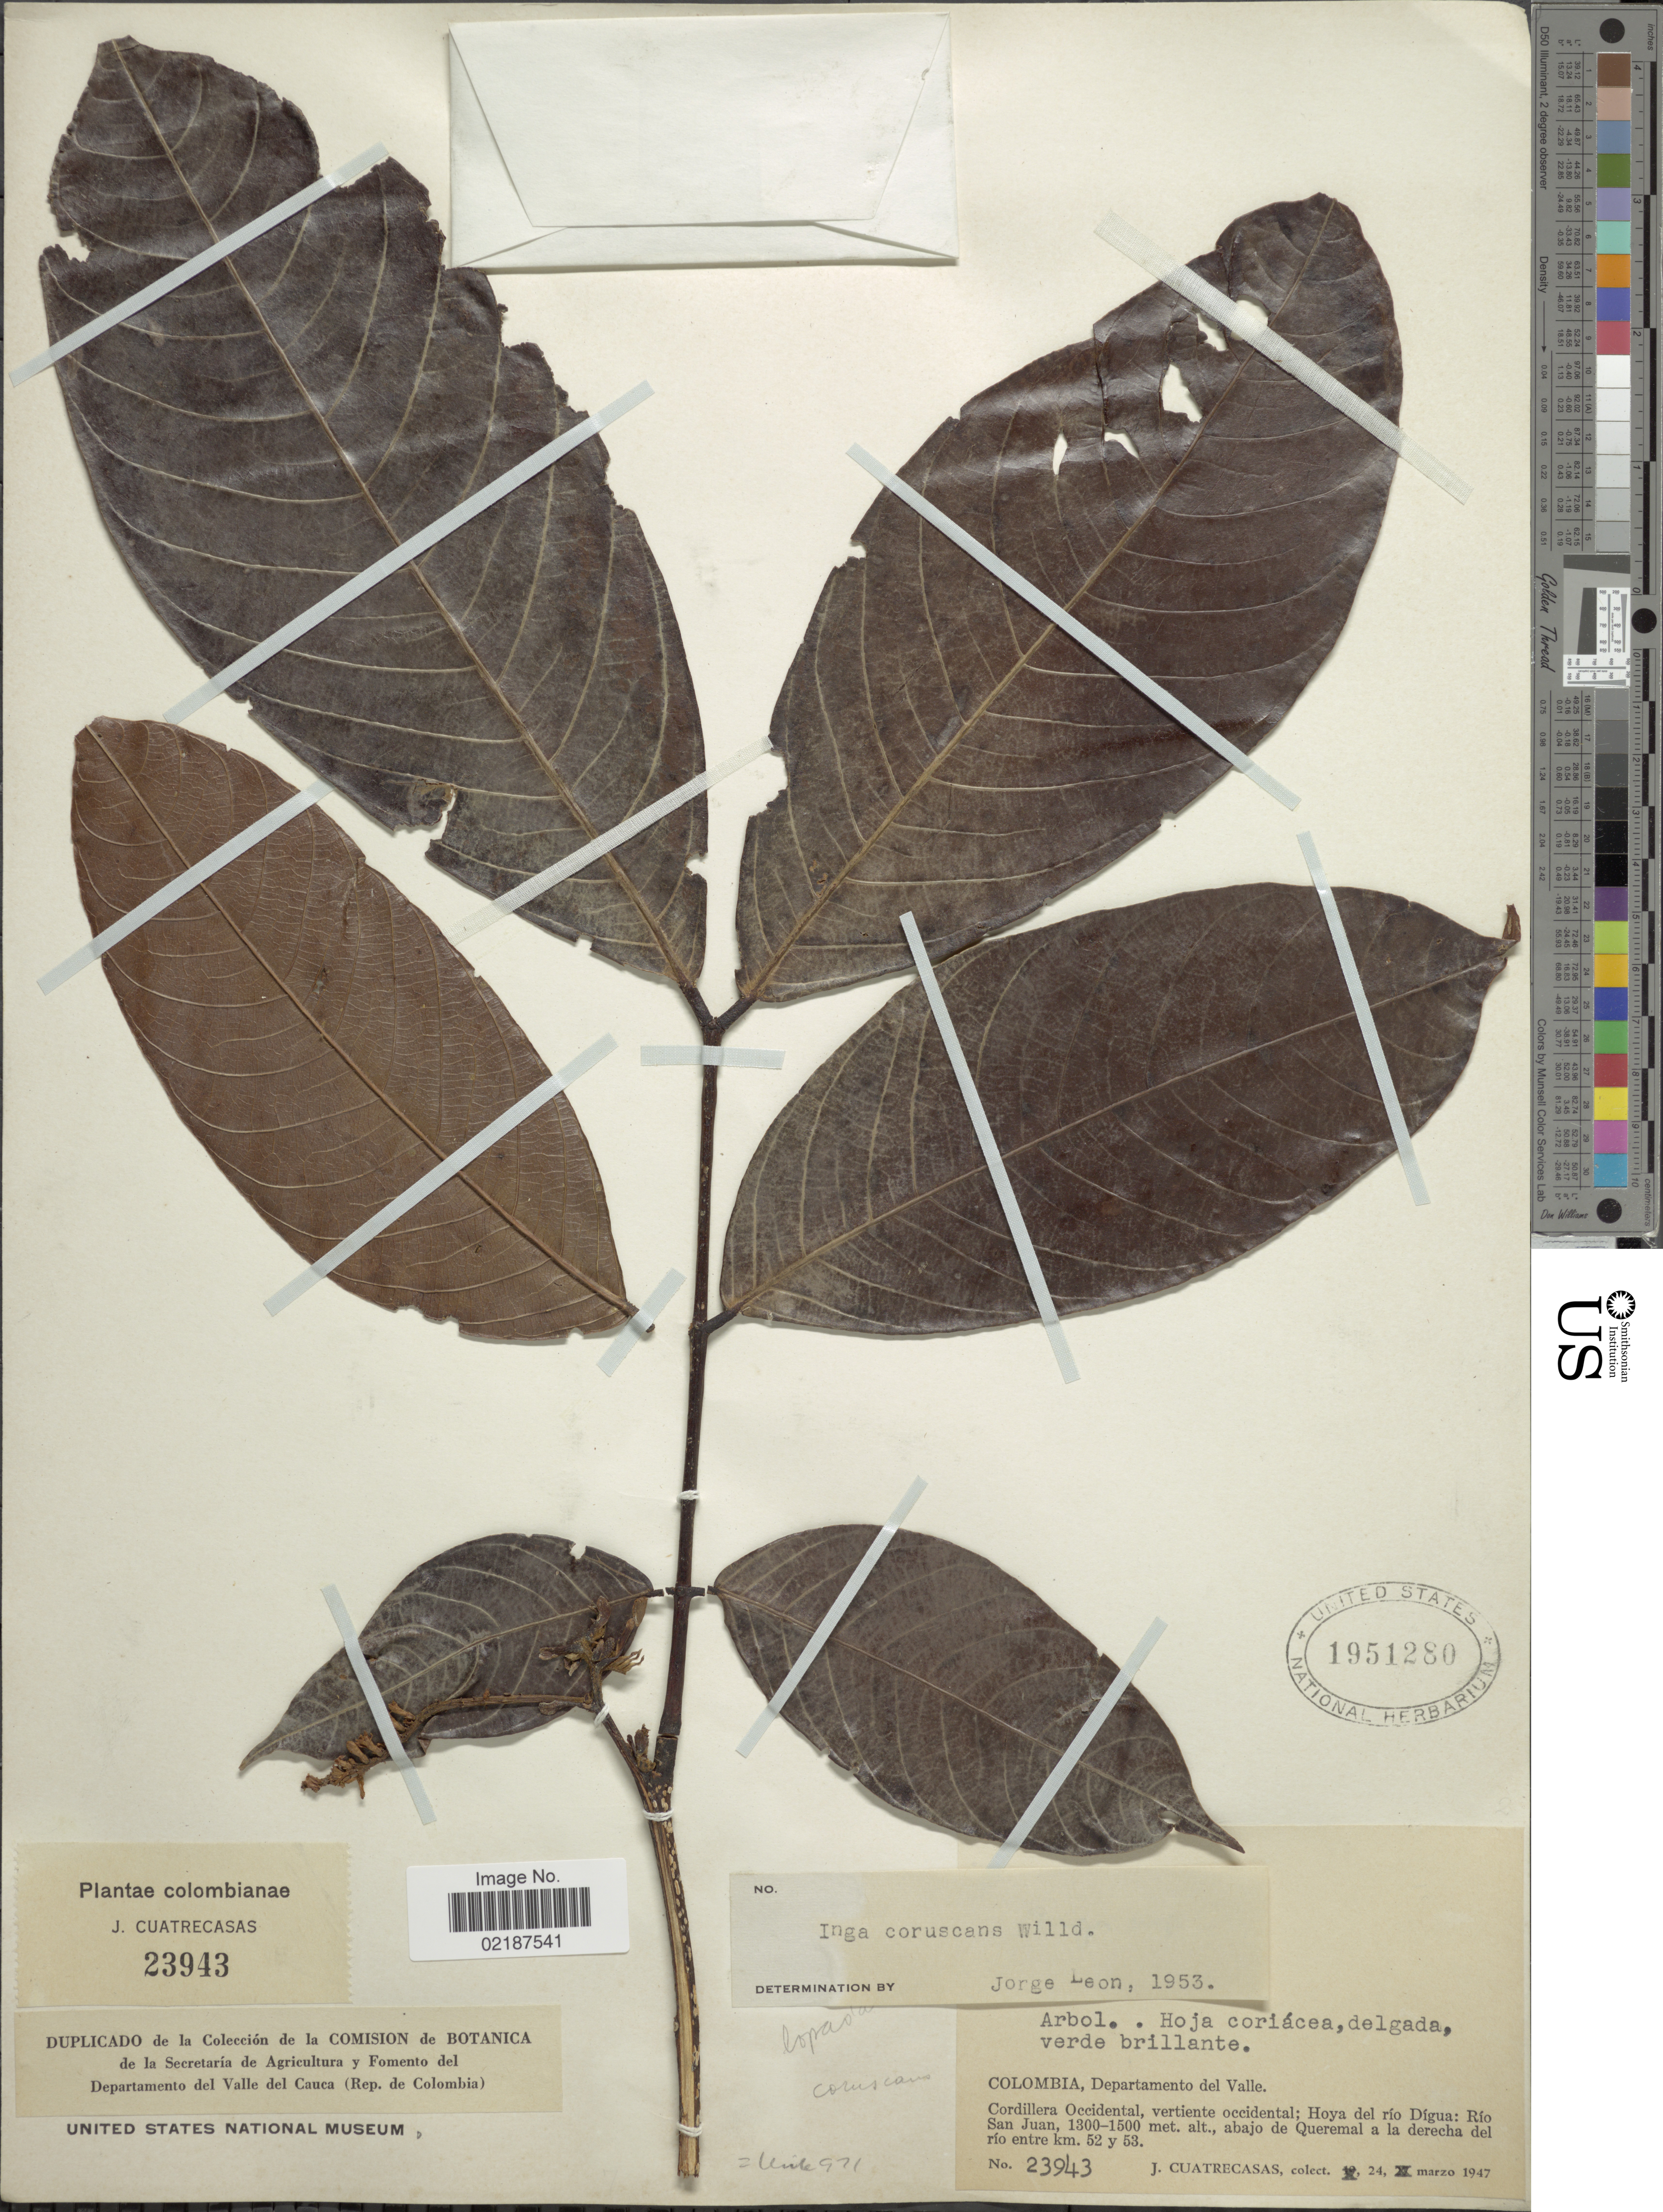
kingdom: Plantae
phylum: Tracheophyta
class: Magnoliopsida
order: Fabales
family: Fabaceae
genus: Inga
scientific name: Inga coruscans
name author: Humb. & Bonpl. ex Willd.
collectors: J. Cuatrecasas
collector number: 23943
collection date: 1947-03-24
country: Colombia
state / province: Valle del Cauca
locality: Departamento del Valle. Cordillera Occidental, vertiente occidental; Hoya del rio Diqua: Rio San Juan, abajo de Queremal a la derecha del rio entre km. 52 y 53.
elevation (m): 1300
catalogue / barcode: US 1951280